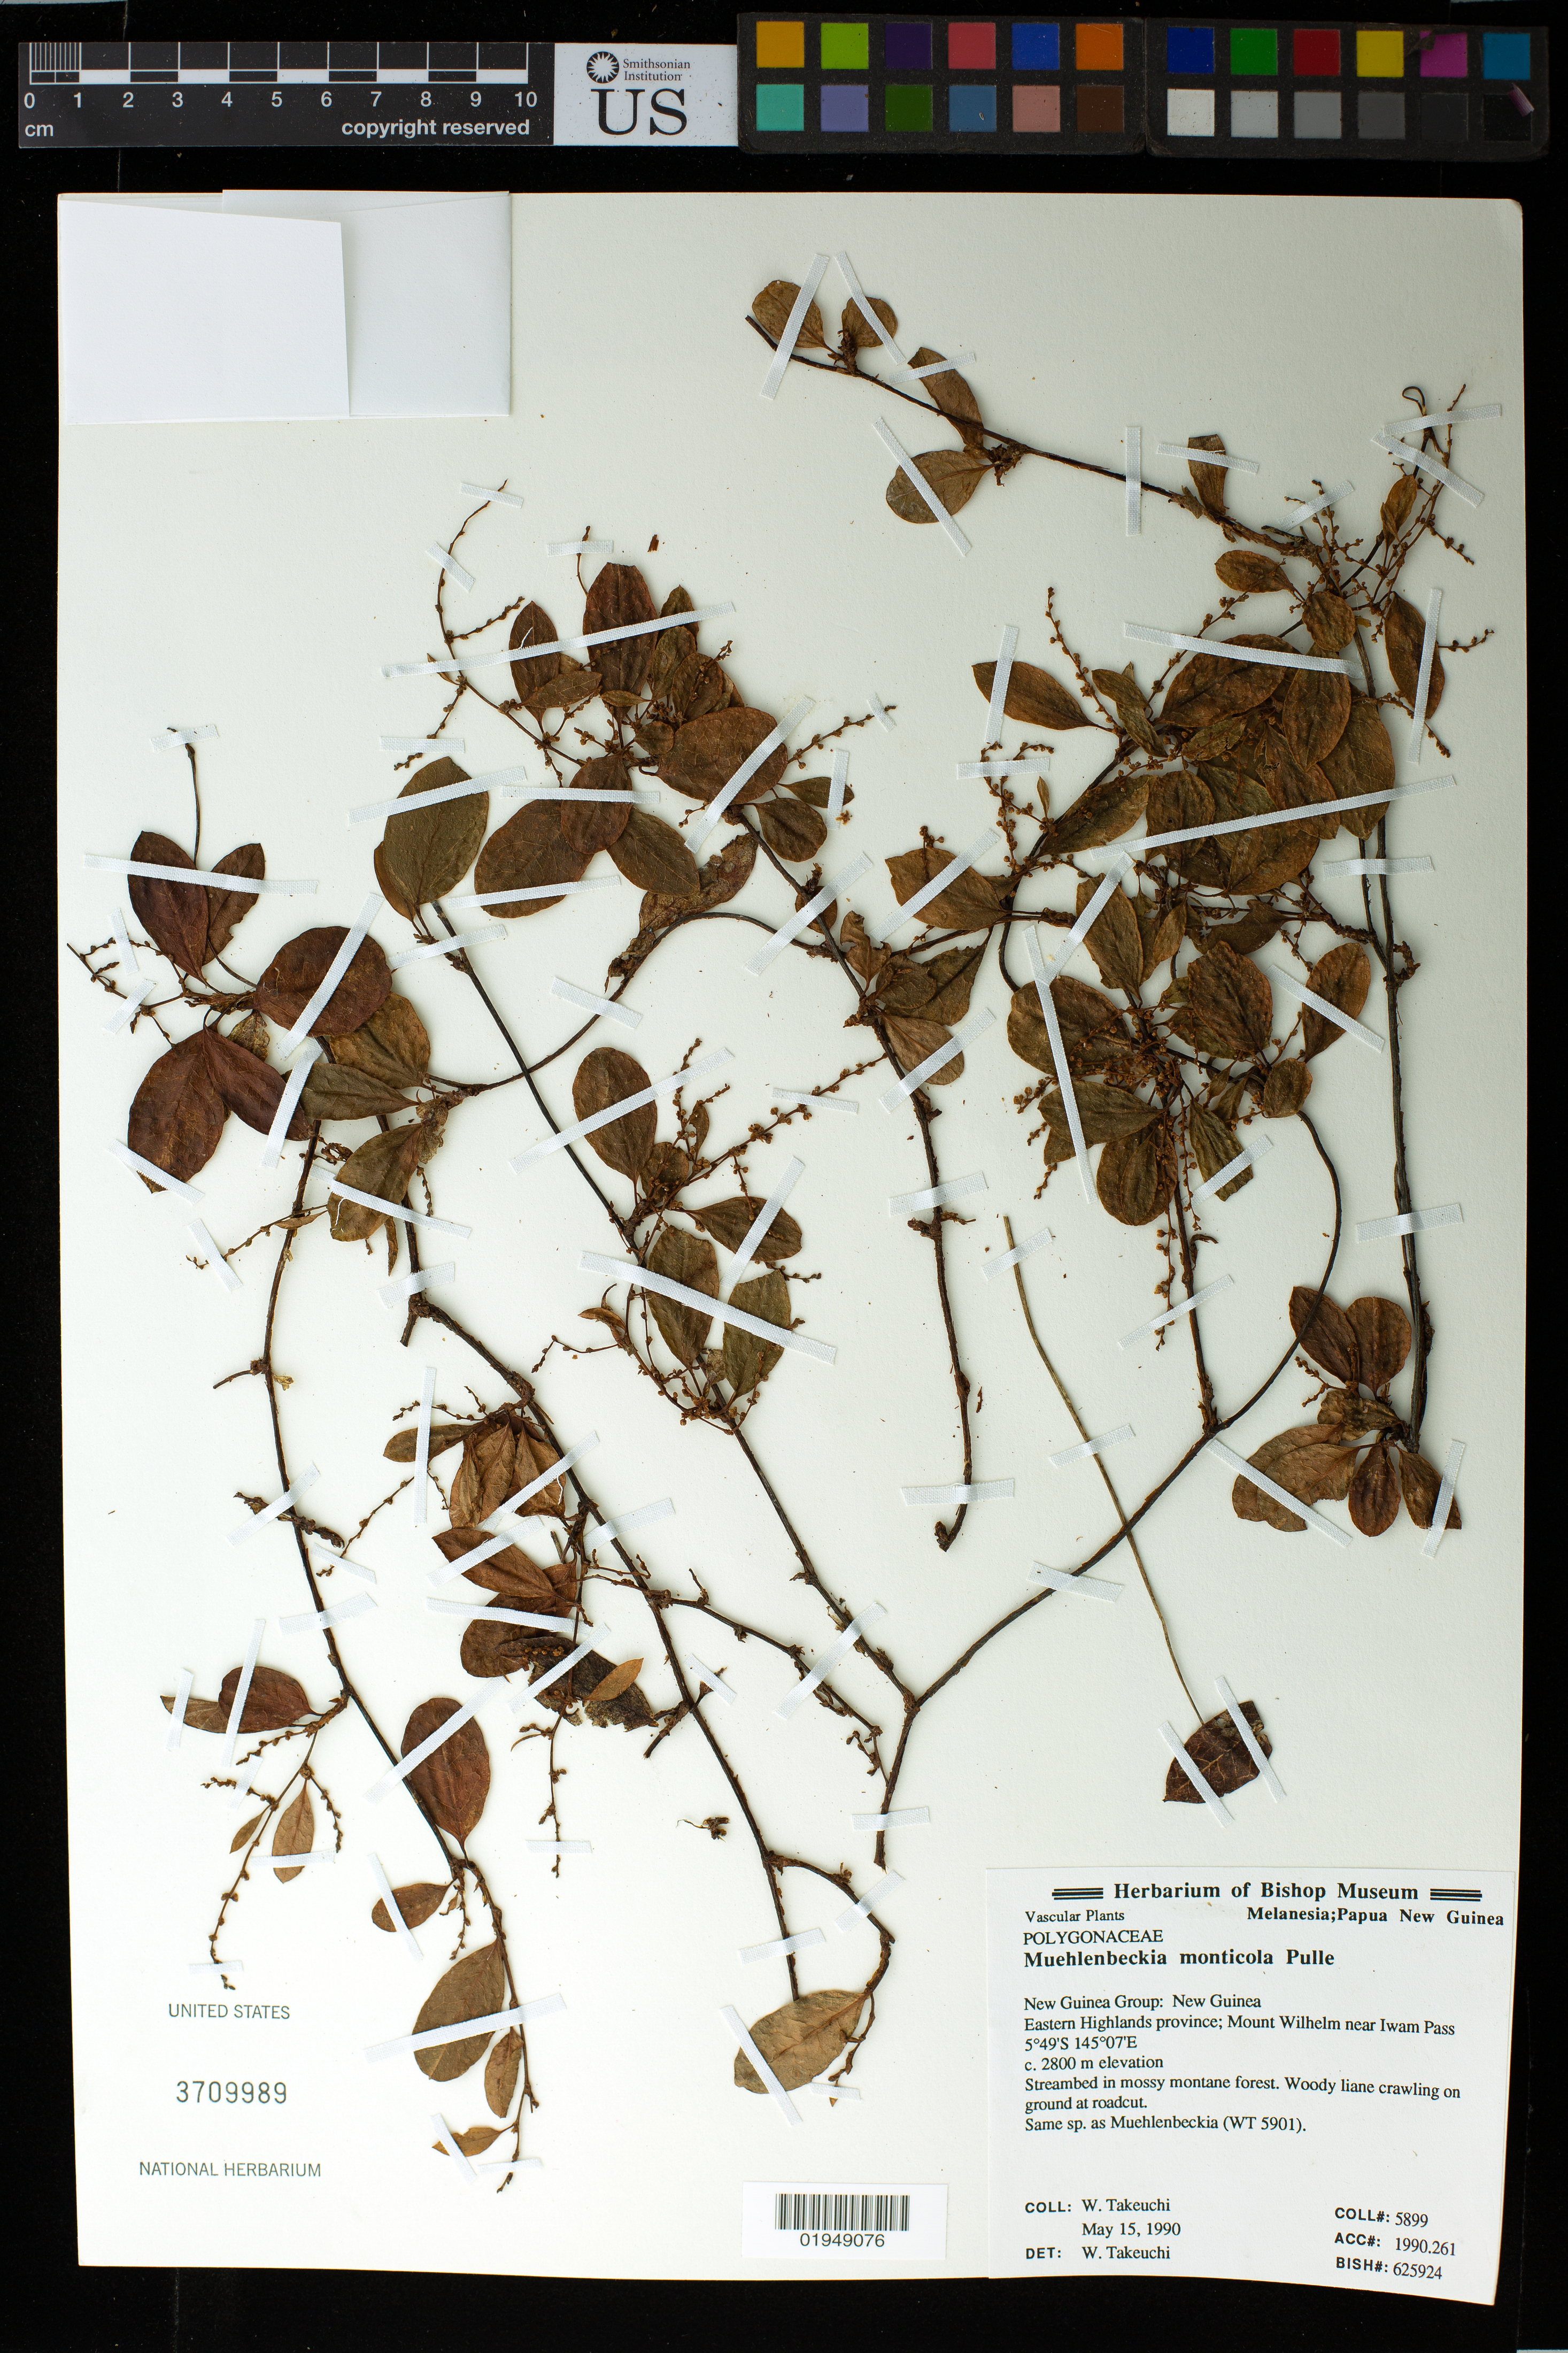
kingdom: Plantae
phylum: Tracheophyta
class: Magnoliopsida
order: Caryophyllales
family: Polygonaceae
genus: Muehlenbeckia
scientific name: Muehlenbeckia monticola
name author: Pulle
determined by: Takeuchi, W.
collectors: W. N. Takeuchi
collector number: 5892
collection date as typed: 15 May 1990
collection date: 1990-05-15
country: Papua New Guinea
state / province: Eastern Highlands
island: New Guinea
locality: Mt. Wilhelm near Iwam Pass.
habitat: Streambed in mossy montane forest. Woody liane crawling on ground at roadcut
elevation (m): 2800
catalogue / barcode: US 3709989